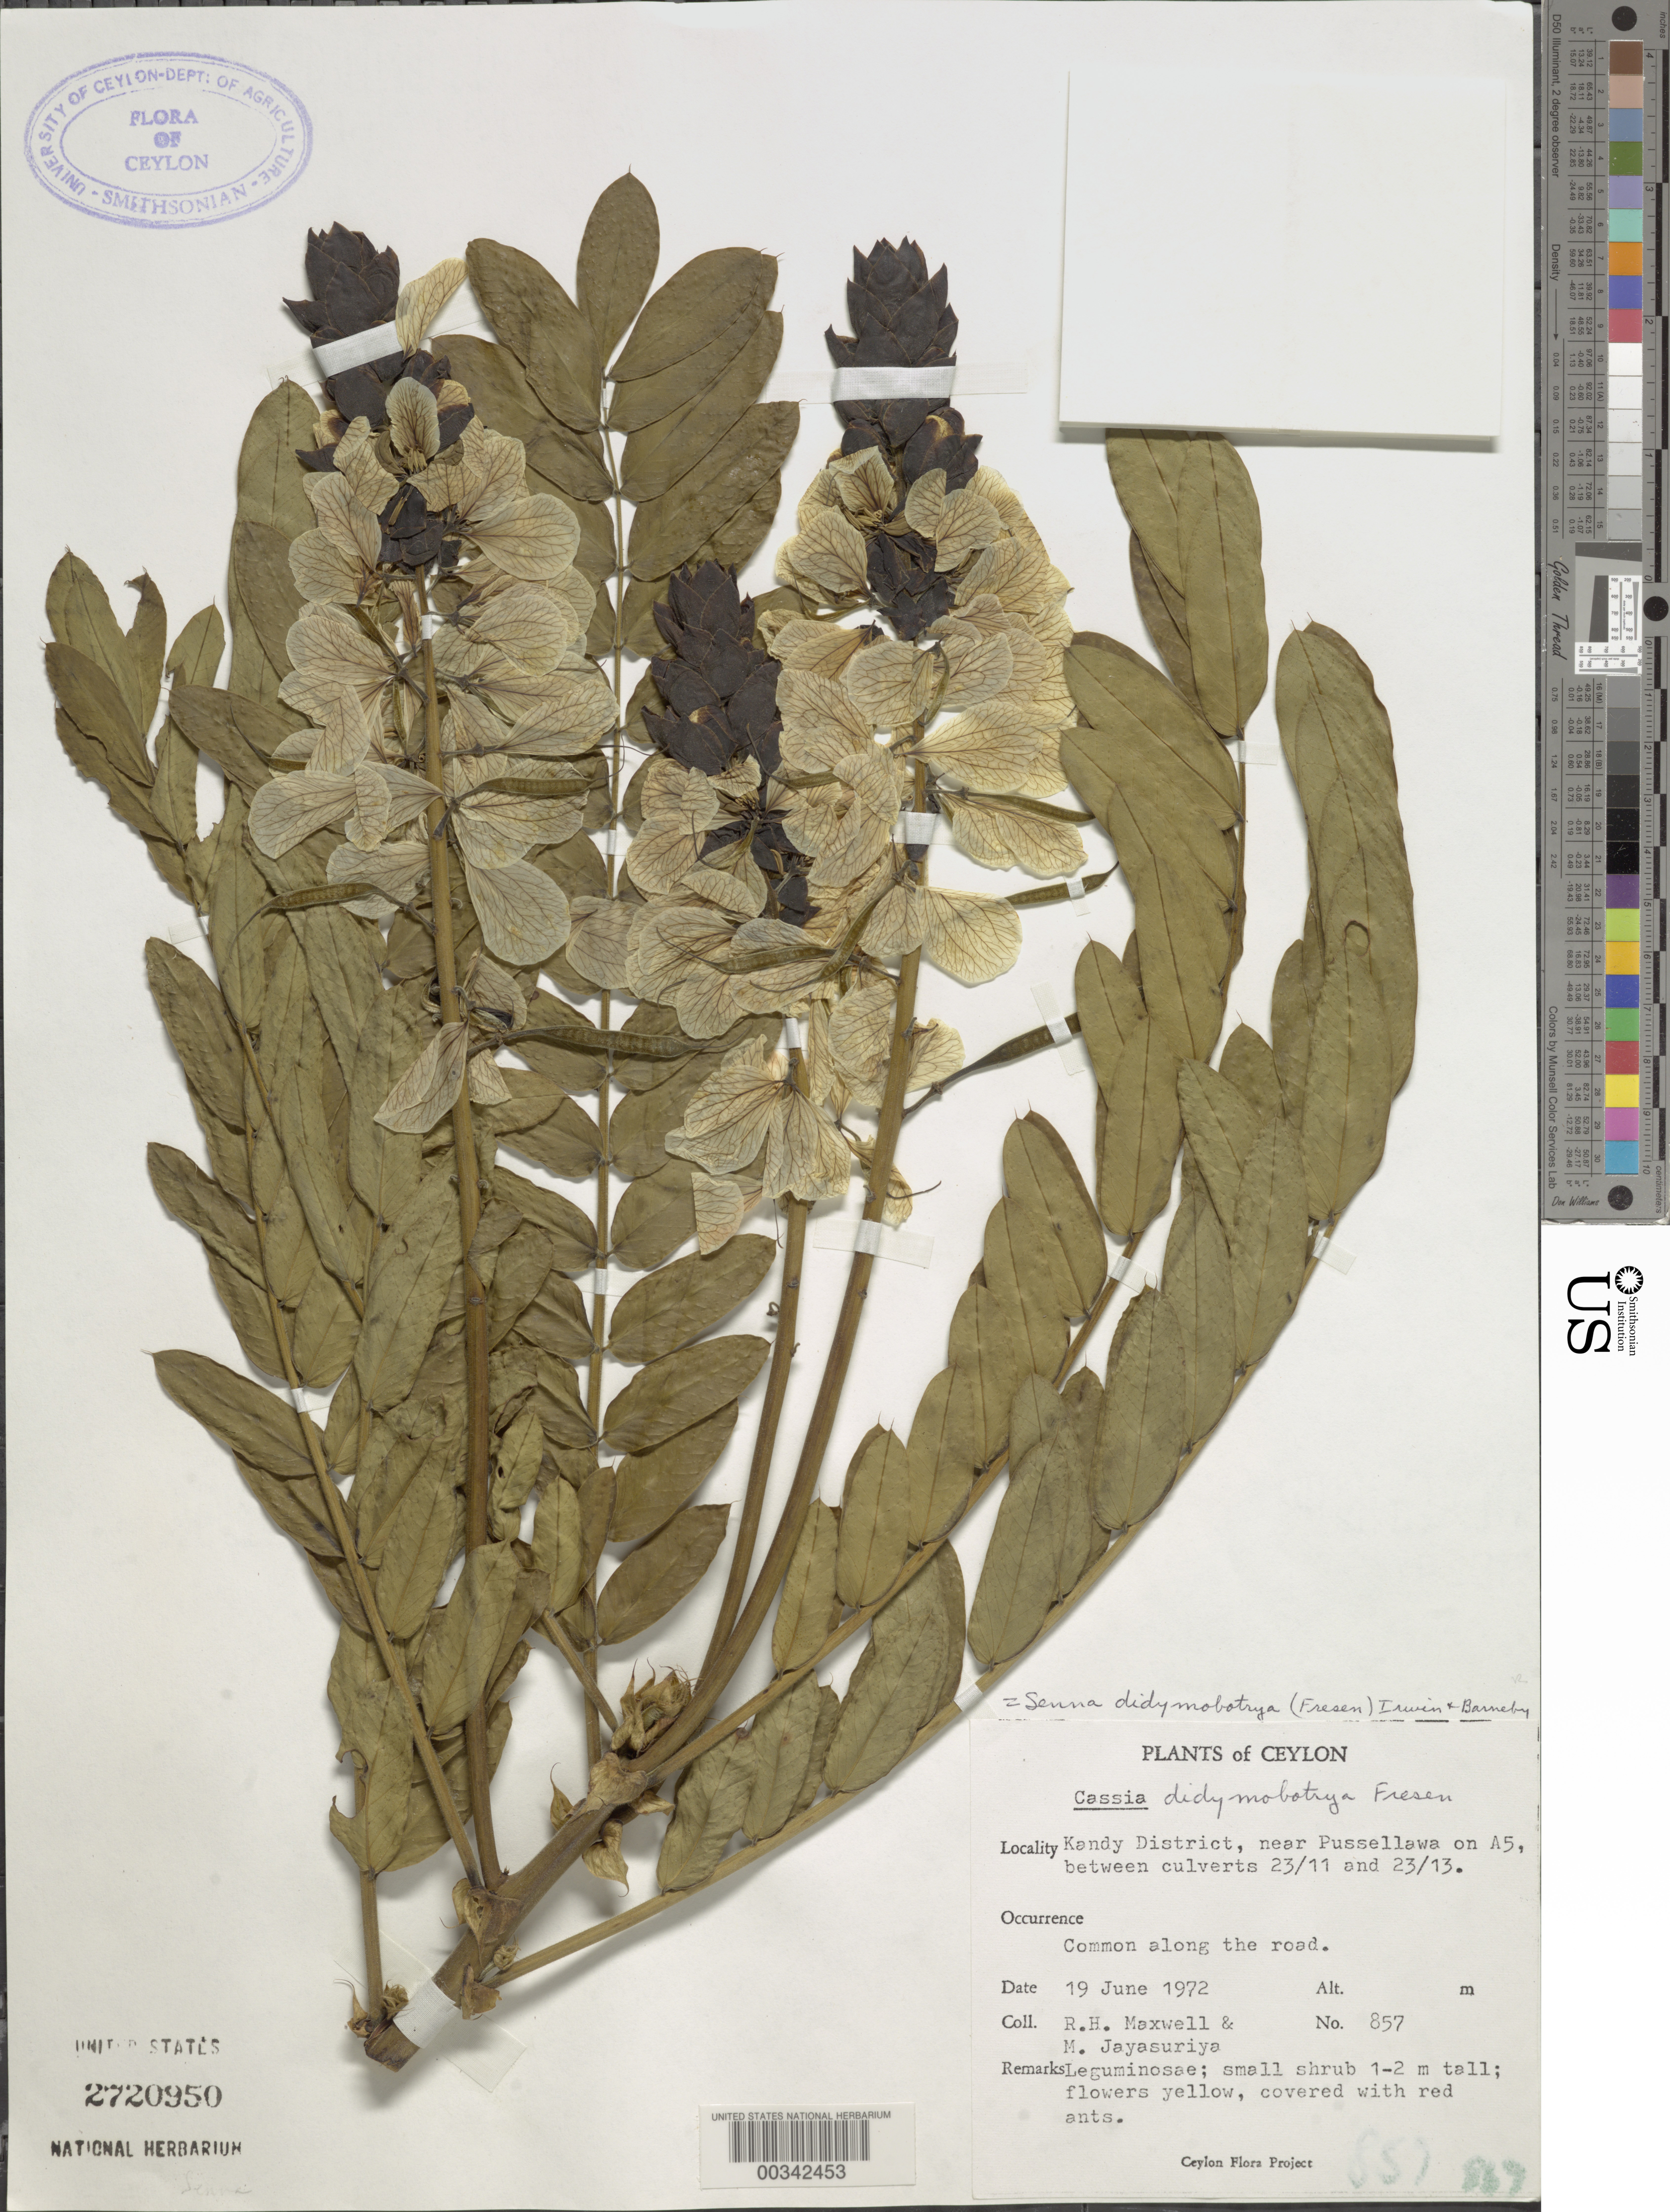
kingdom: Plantae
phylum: Tracheophyta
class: Magnoliopsida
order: Fabales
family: Fabaceae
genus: Senna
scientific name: Senna didymobotrya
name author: (Fresen.) H.S. Irwin & Barneby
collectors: R. H. Maxwell & A. H. Jayasuriya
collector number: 857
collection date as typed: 19 Jun 1972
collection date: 1972-06-19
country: Sri Lanka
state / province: Central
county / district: Kandy Dist.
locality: Near pussellawa on a5, between culverts 23/11 and 23/13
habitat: Along road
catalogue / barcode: US 2720950